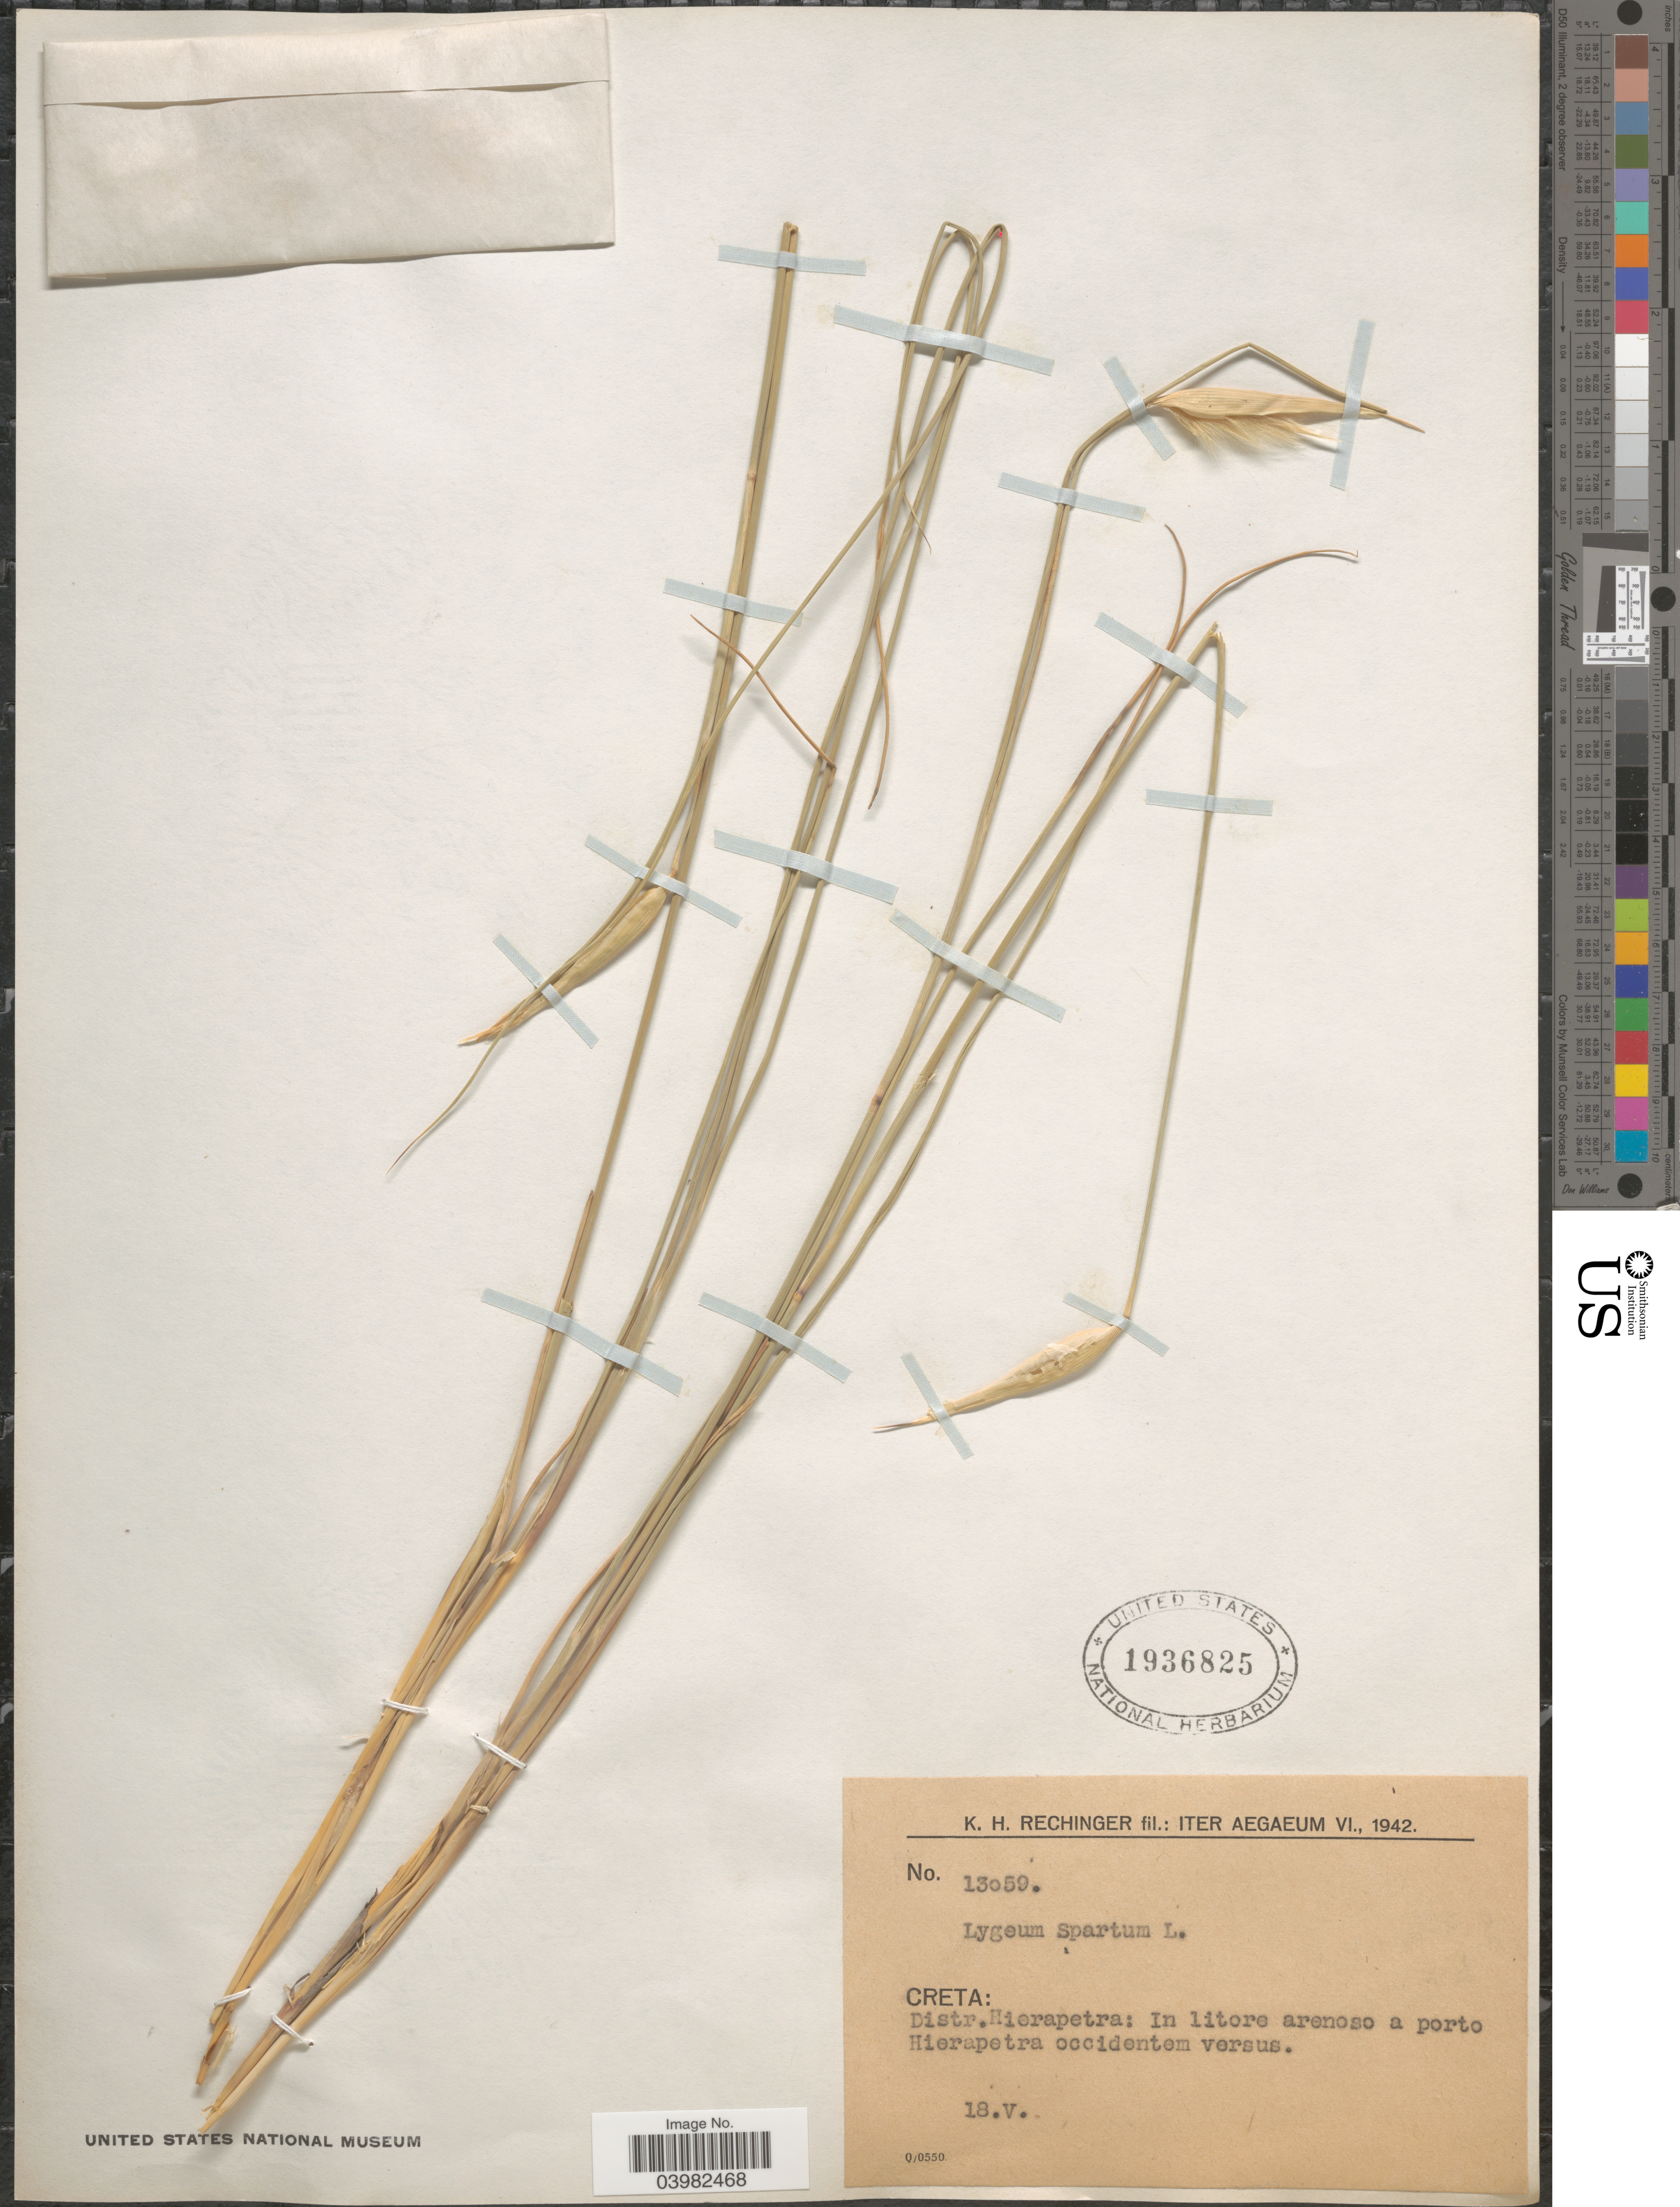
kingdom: Plantae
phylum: Tracheophyta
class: Liliopsida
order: Poales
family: Poaceae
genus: Lygeum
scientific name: Lygeum spartum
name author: L.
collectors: K. H. Rechinger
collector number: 13059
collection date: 1942-05-18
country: Greece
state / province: Crete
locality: Iter Aegaeum VI. Creta: Distr.Hierapetra: In litore arenoso a porto Hierapetra occidentem versus.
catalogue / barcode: US 1936825